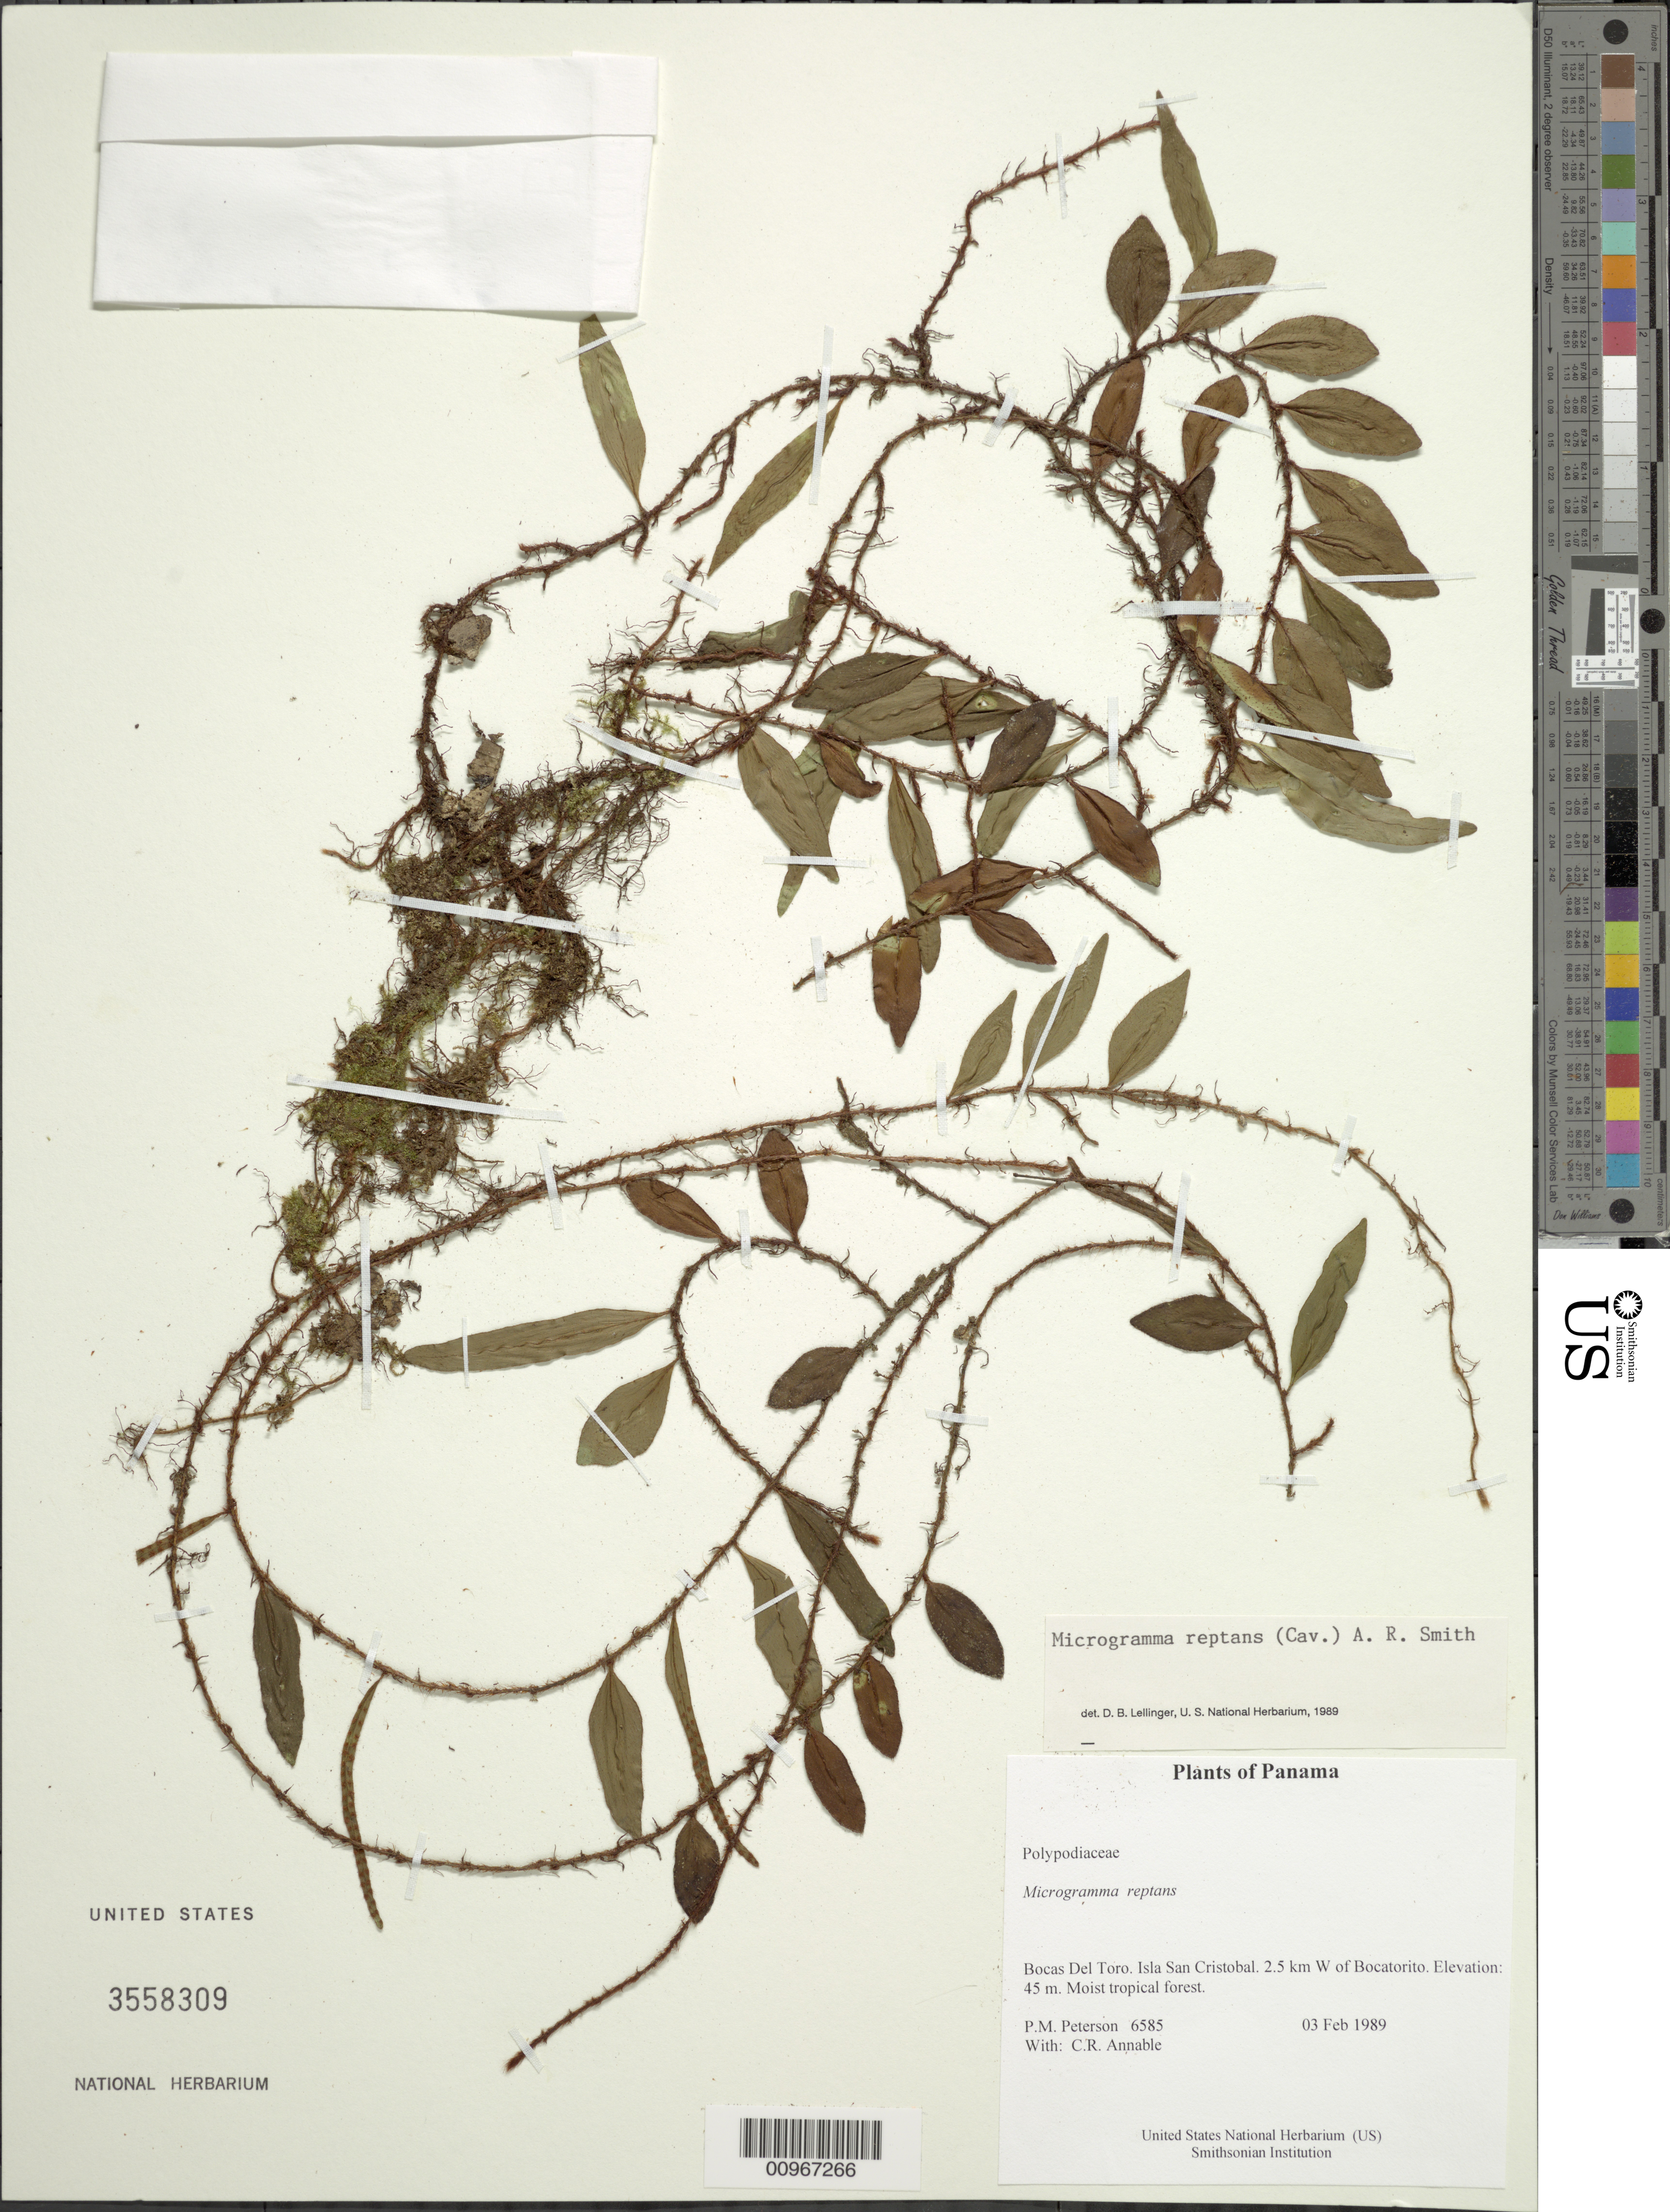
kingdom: Plantae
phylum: Tracheophyta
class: Polypodiopsida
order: Polypodiales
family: Polypodiaceae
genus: Microgramma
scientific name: Microgramma reptans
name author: (Cav.) A.R. Sm.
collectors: P. M. Peterson & C. R. Annable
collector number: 06585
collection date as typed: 03 Feb 1989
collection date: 1989-02-03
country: Panama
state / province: Bocas del Toro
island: San Cristobal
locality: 2.5 km W of Bocatorito.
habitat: Moist tropical forest.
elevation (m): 45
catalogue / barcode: US 3558309